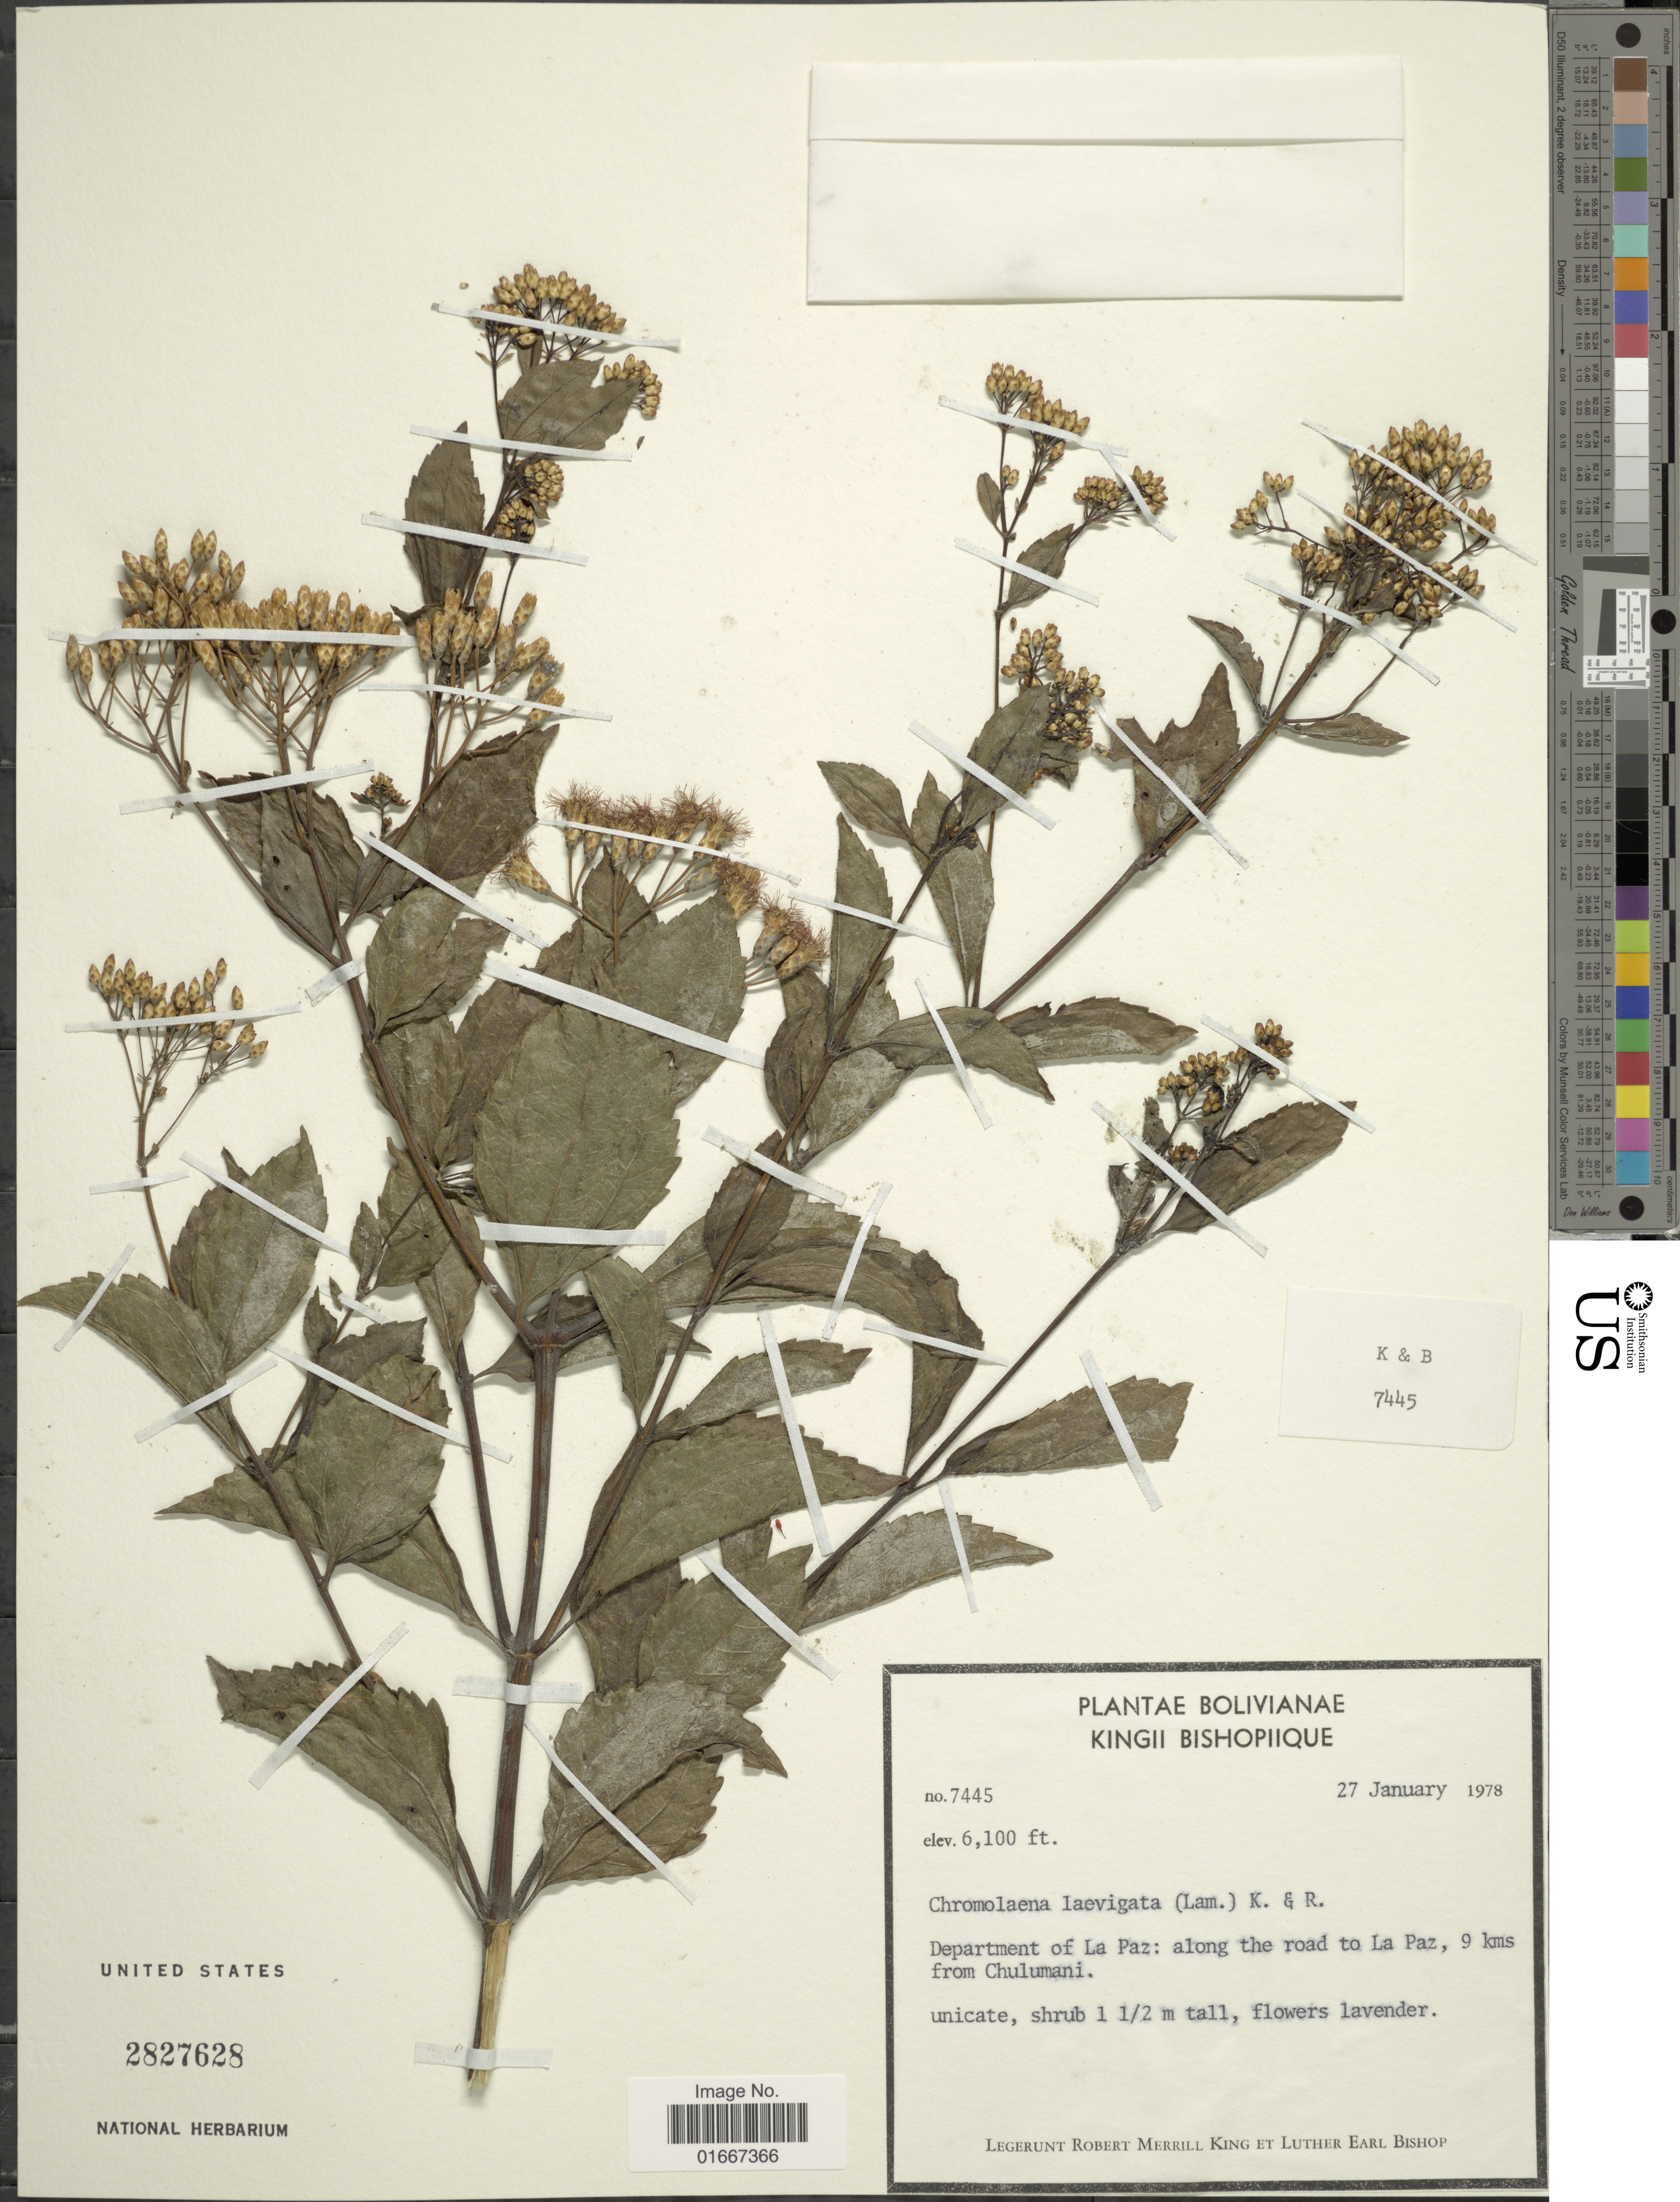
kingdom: Plantae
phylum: Tracheophyta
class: Magnoliopsida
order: Asterales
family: Asteraceae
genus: Chromolaena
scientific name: Chromolaena laevigata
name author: (Lam.) R.M. King & H. Rob.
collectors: R. M. King & L. E. Bishop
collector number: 7445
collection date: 1978-01-27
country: Bolivia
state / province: La Paz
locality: Along the road to La Paz, 9 kms from Chulumani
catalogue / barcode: US 2827628